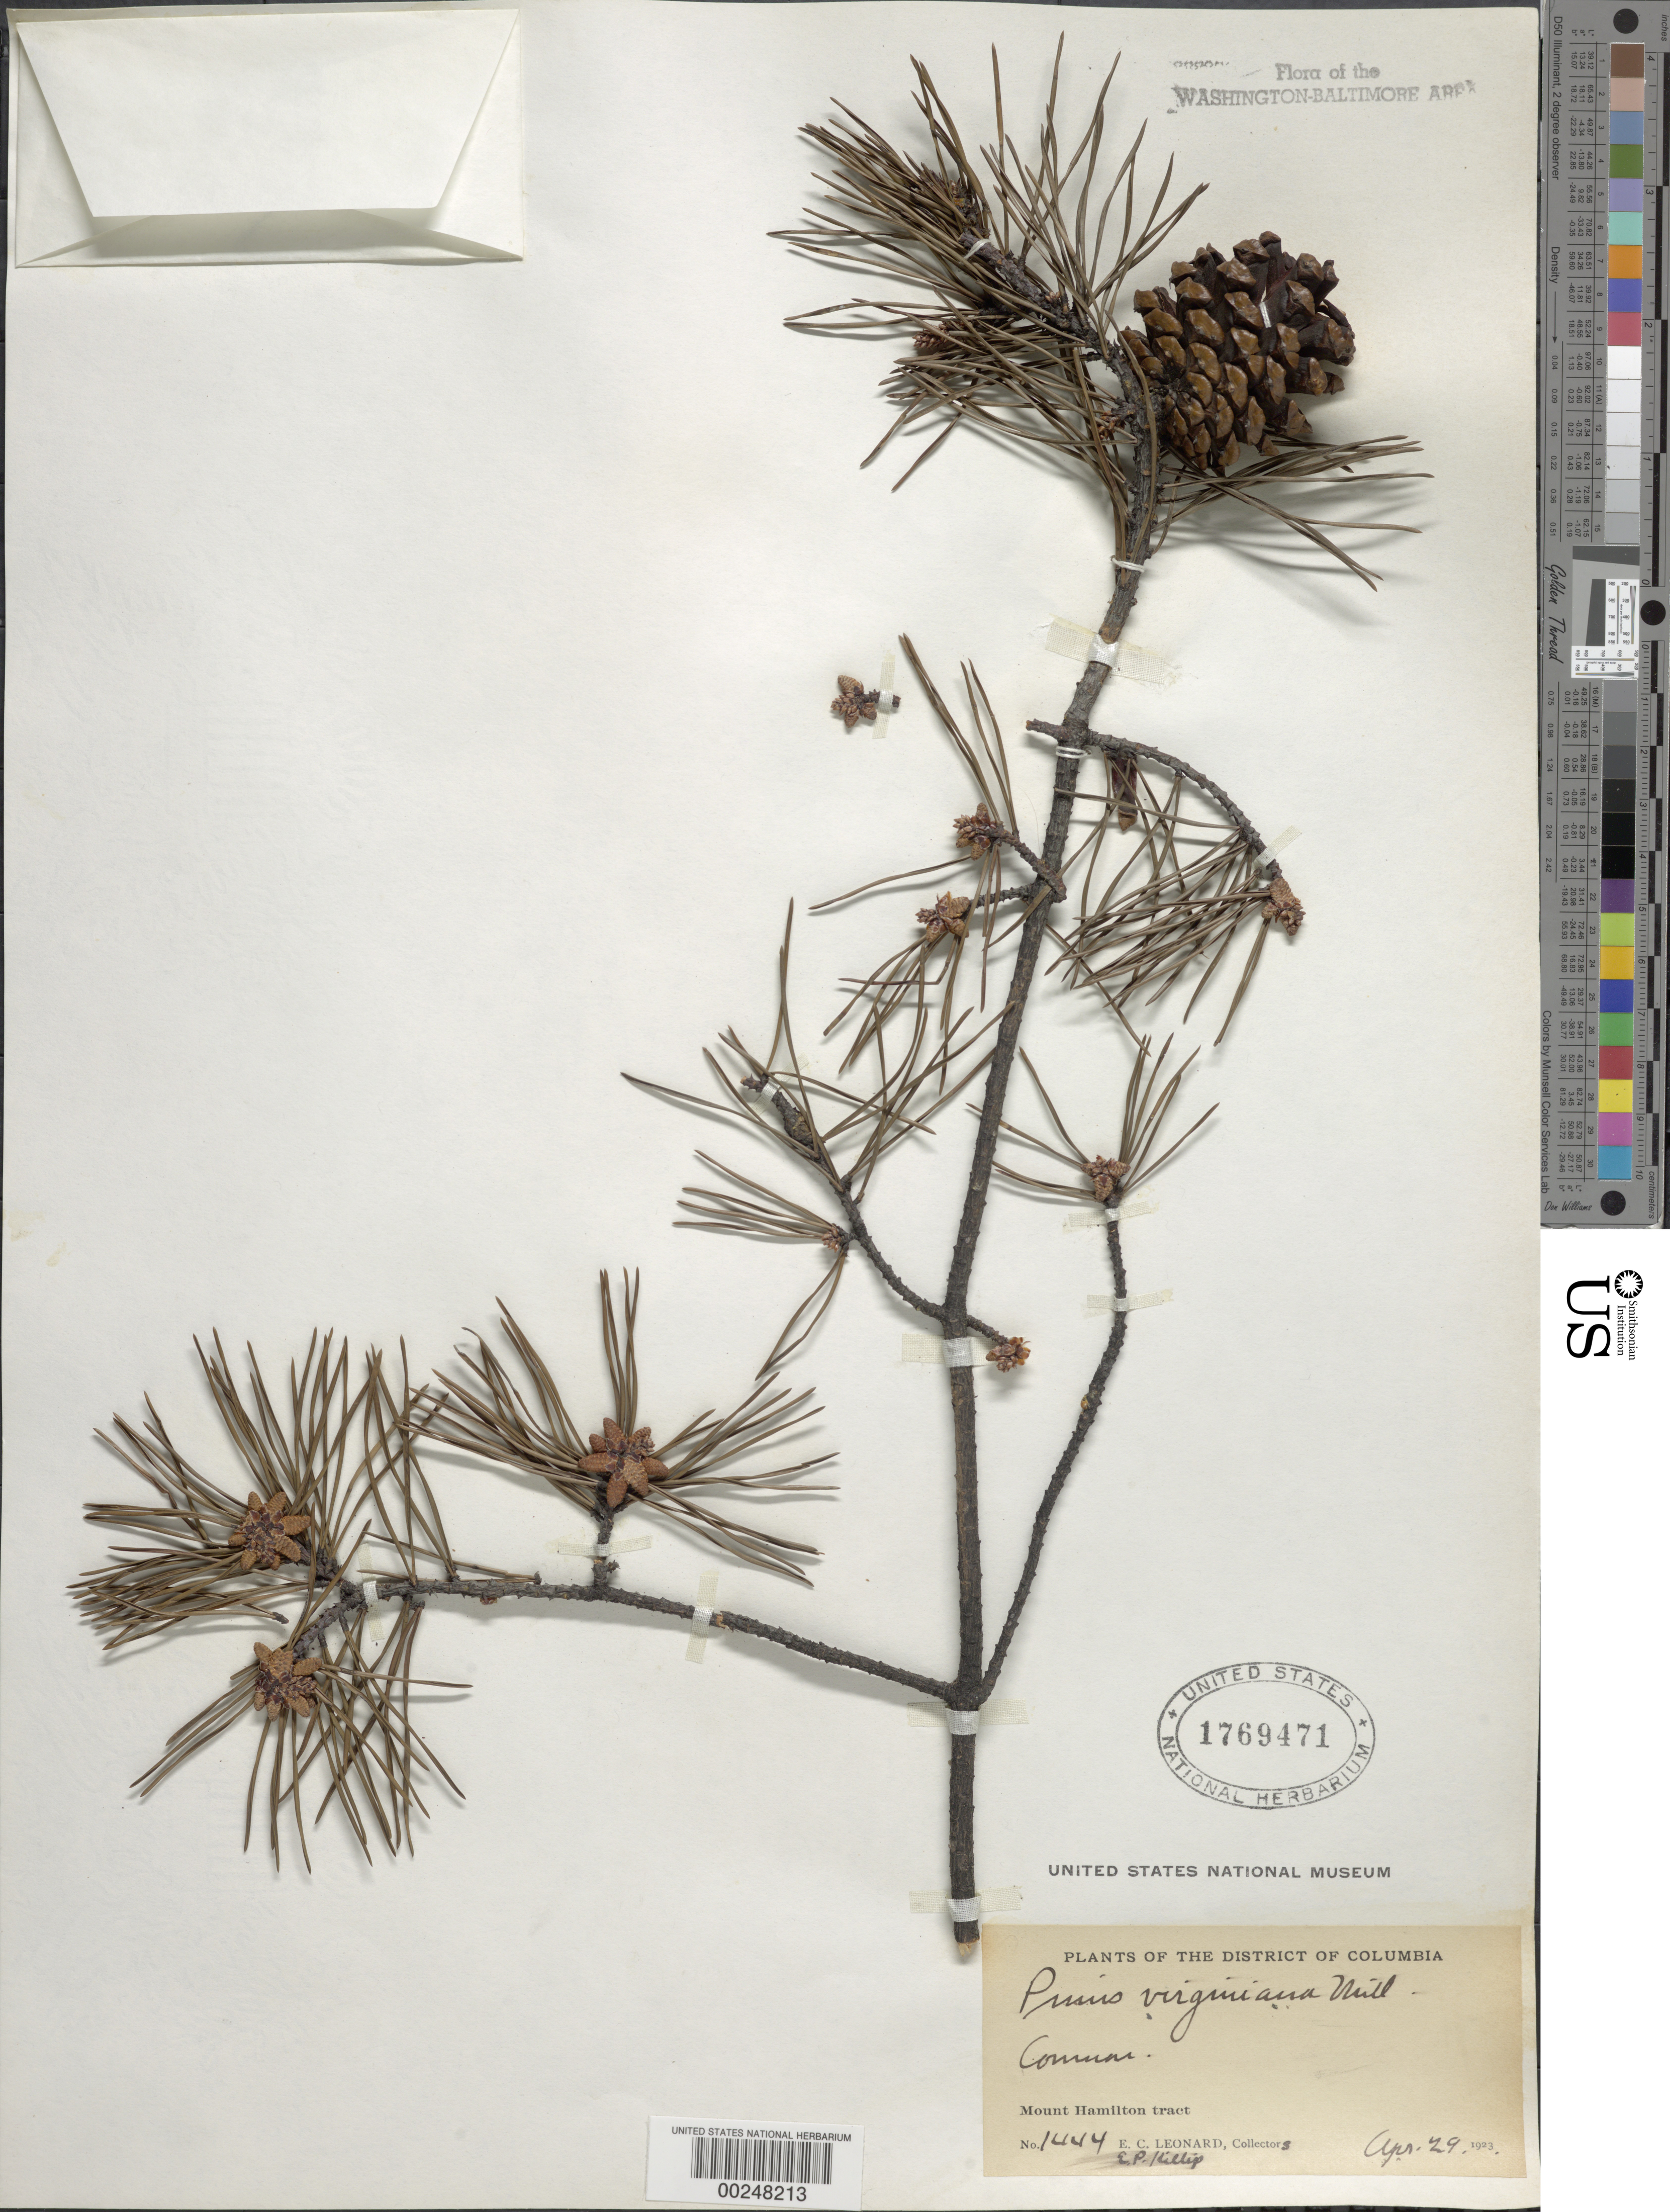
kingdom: Plantae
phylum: Tracheophyta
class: Pinopsida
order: Pinales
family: Pinaceae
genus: Pinus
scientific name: Pinus virginiana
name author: Mill.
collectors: E. C. Leonard & E. P. Killip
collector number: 1444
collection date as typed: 29 Apr 1923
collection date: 1923-04-29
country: United States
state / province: District of Columbia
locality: Mount Hamilton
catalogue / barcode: US 1769471